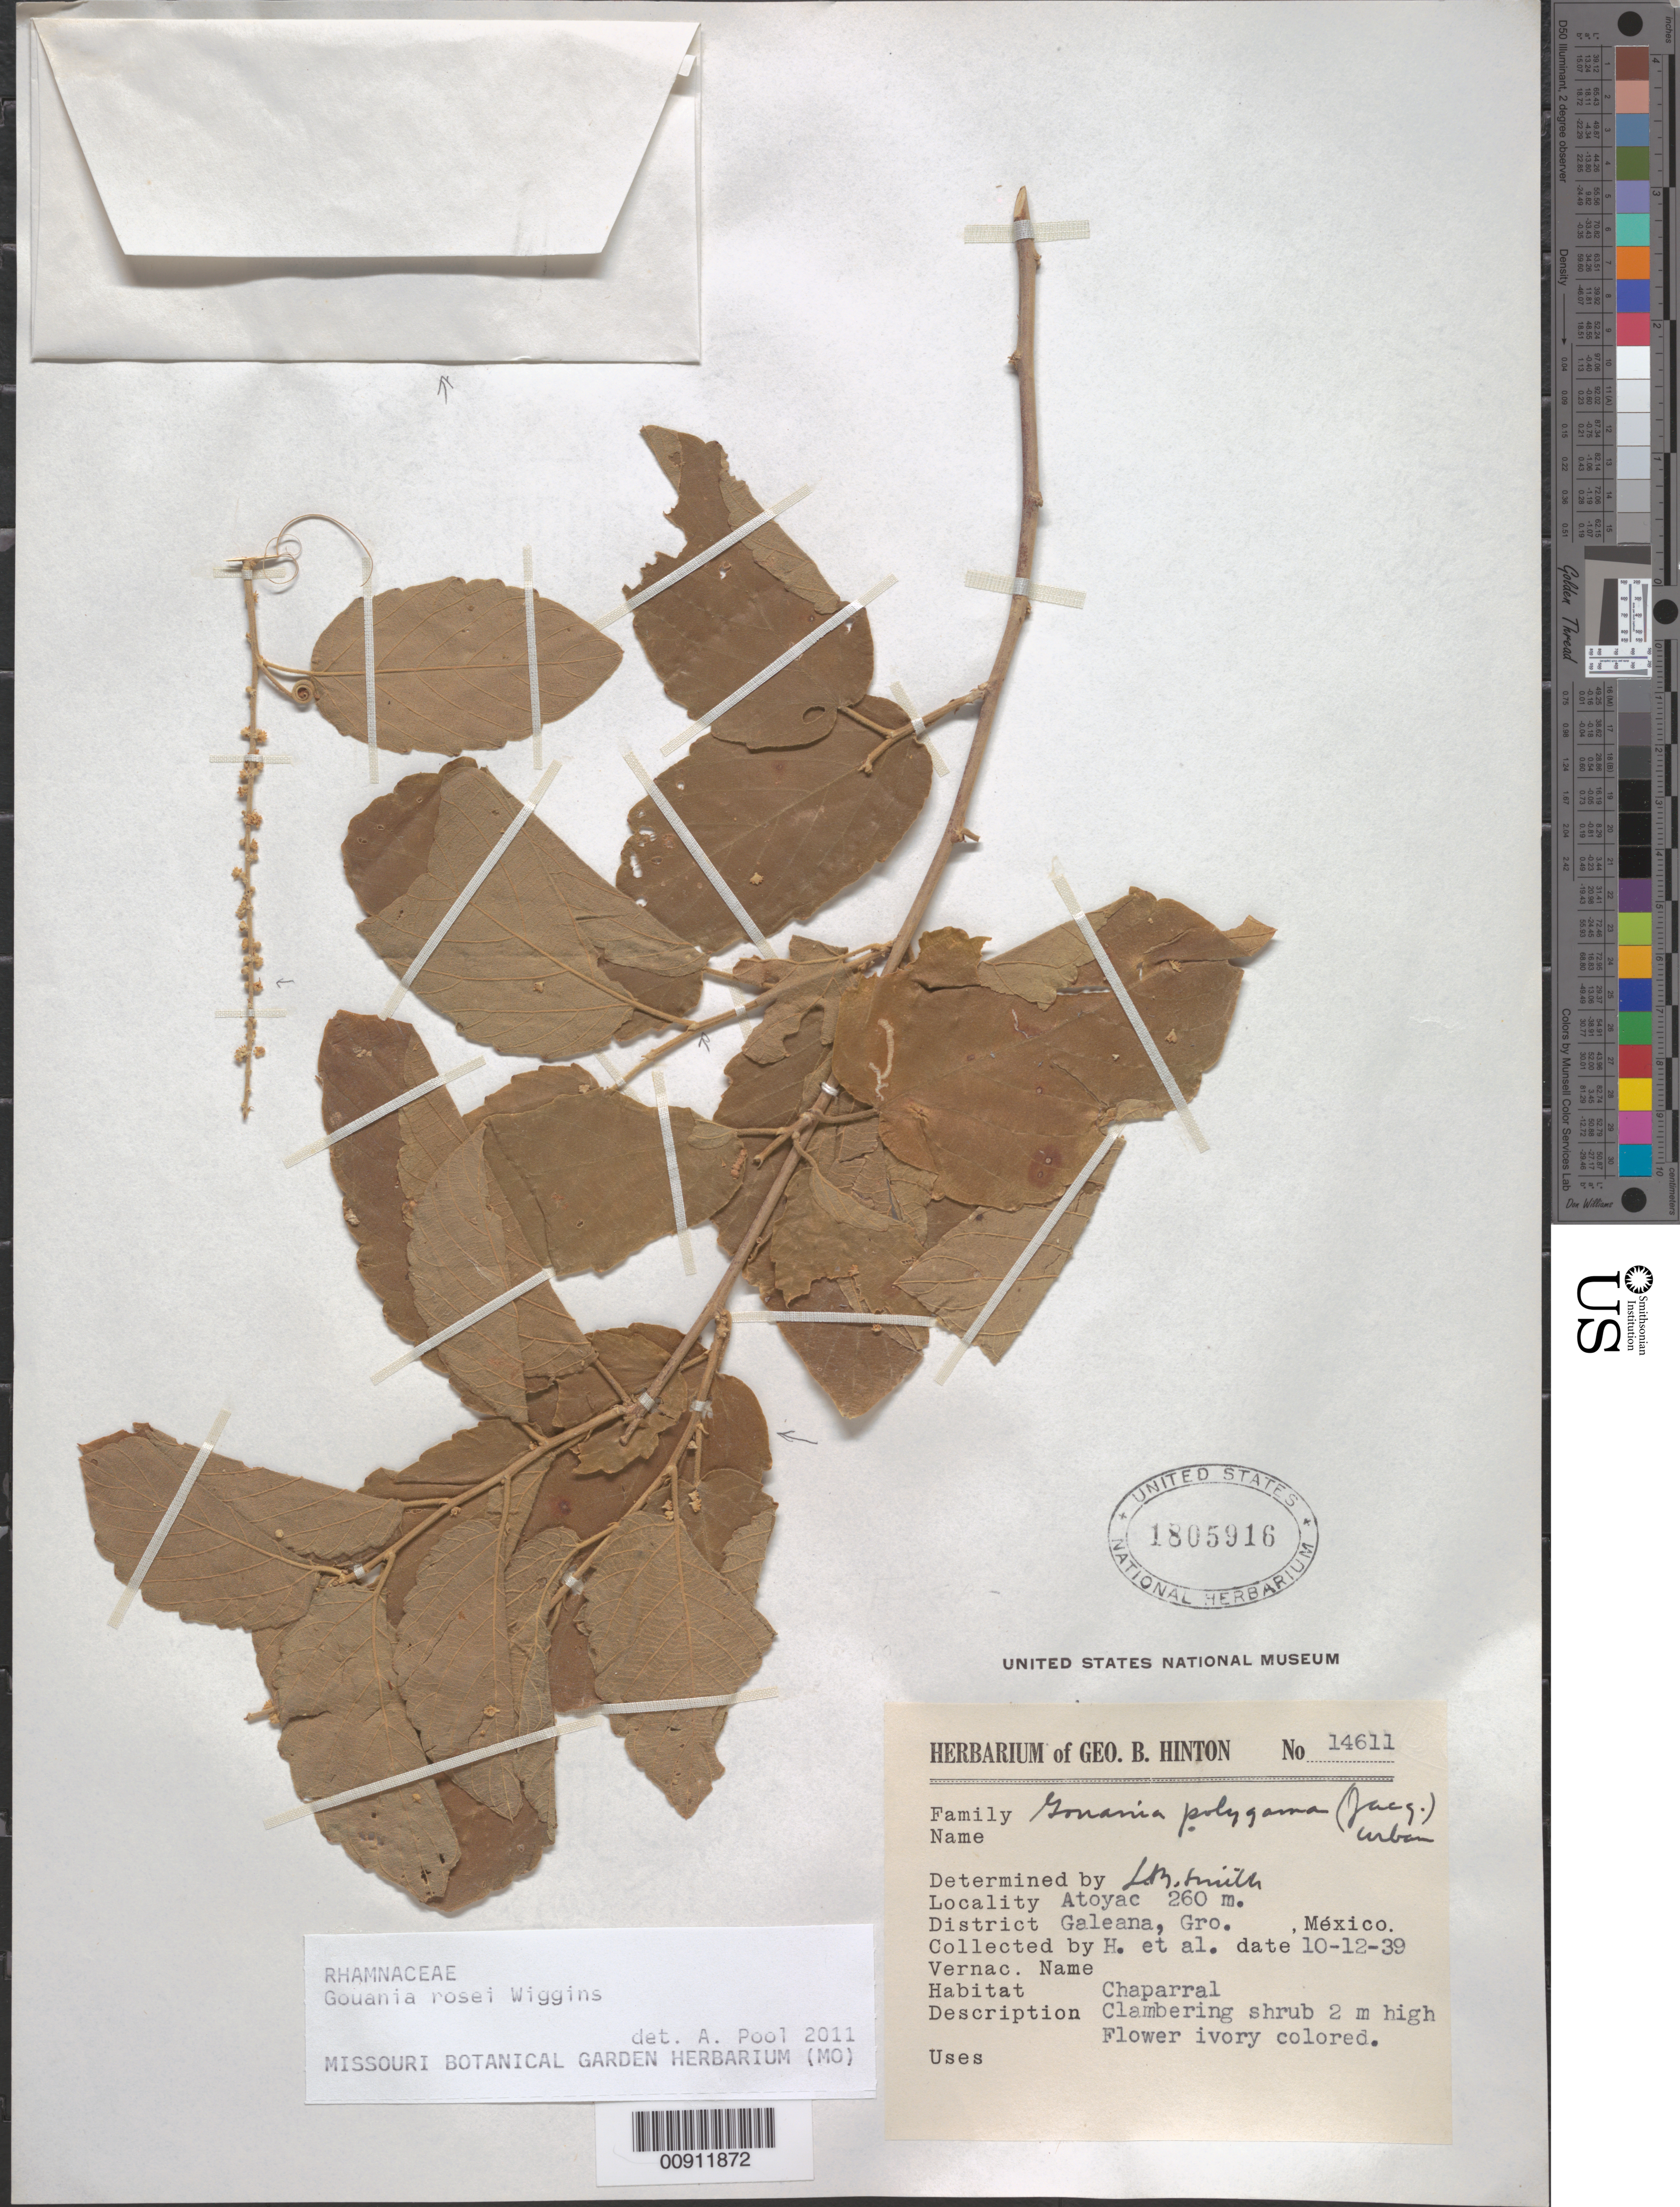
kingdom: Plantae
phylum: Tracheophyta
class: Magnoliopsida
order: Rosales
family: Rhamnaceae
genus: Gouania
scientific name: Gouania rosei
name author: Wiggins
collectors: G. B. Hinton & et al.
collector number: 14611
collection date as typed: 12 Oct 1939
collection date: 1939-10-12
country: Mexico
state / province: Guerrero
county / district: Galeana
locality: Atoyac, District Galeana, Guerrero.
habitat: Chaparral.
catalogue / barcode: US 1805916